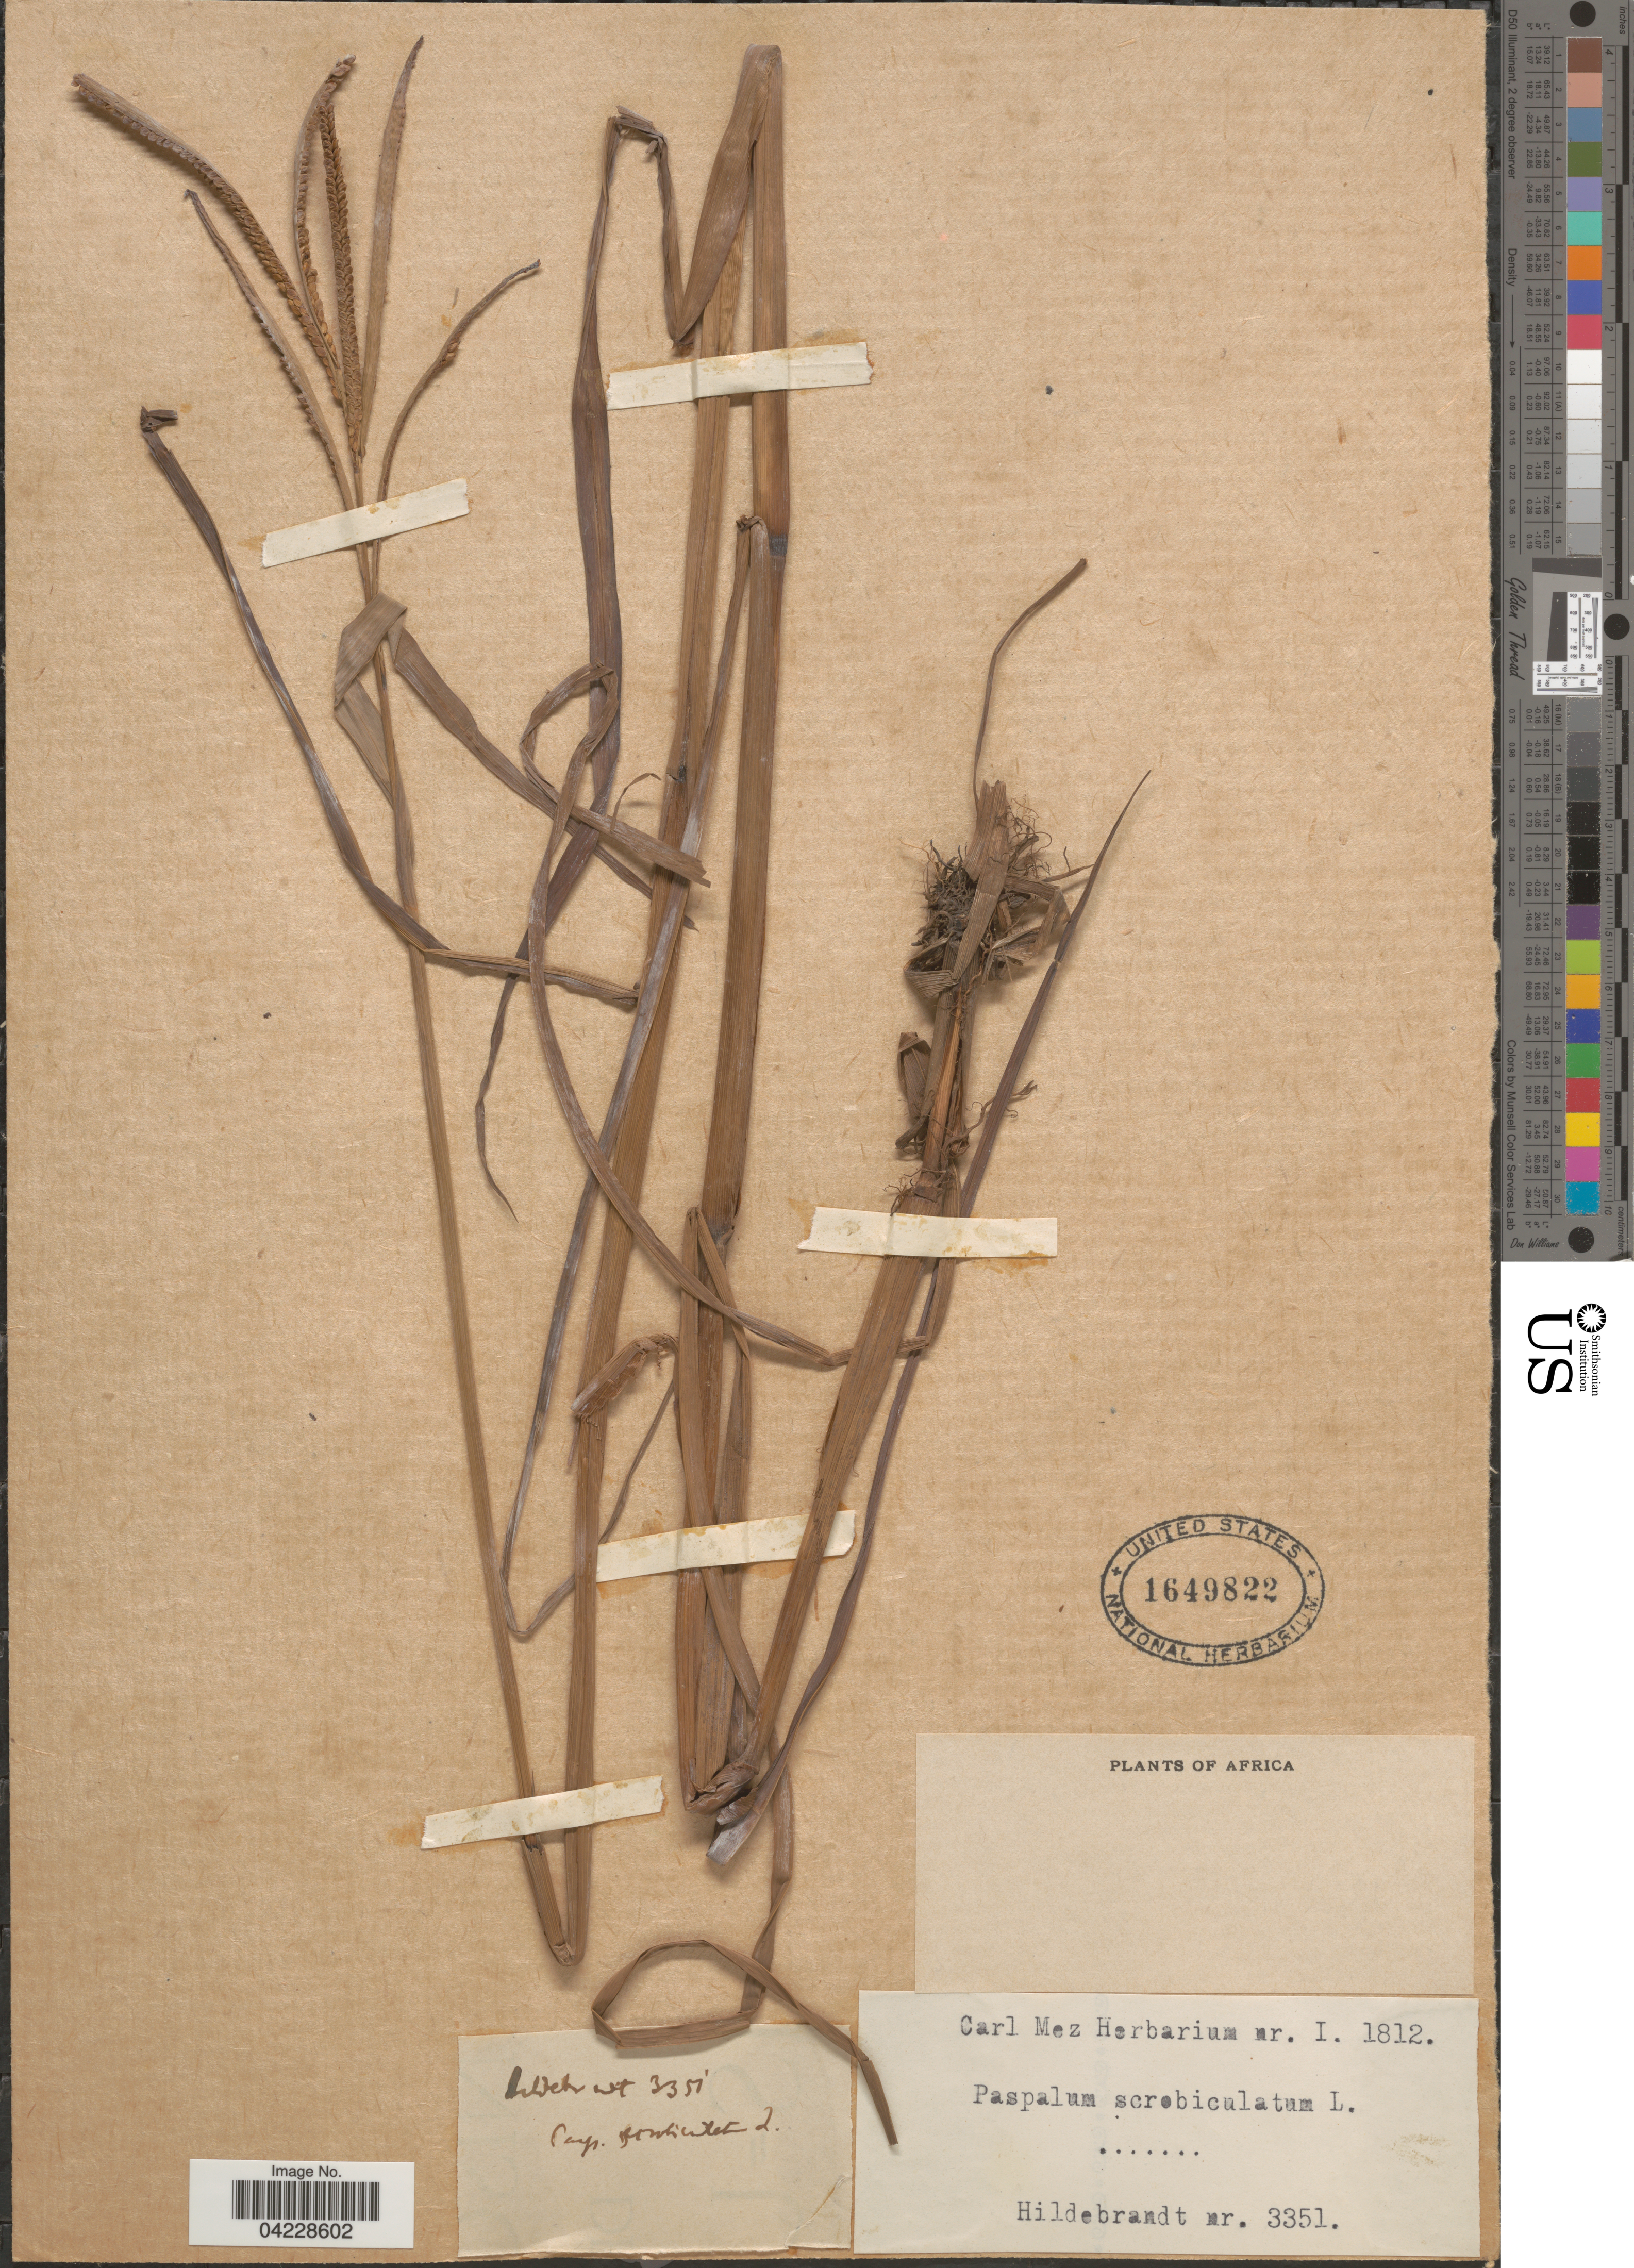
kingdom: Plantae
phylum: Tracheophyta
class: Liliopsida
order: Poales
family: Poaceae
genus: Paspalum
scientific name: Paspalum scrobiculatum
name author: L.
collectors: Hildebrandt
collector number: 3351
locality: Africa.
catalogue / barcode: US 1649822